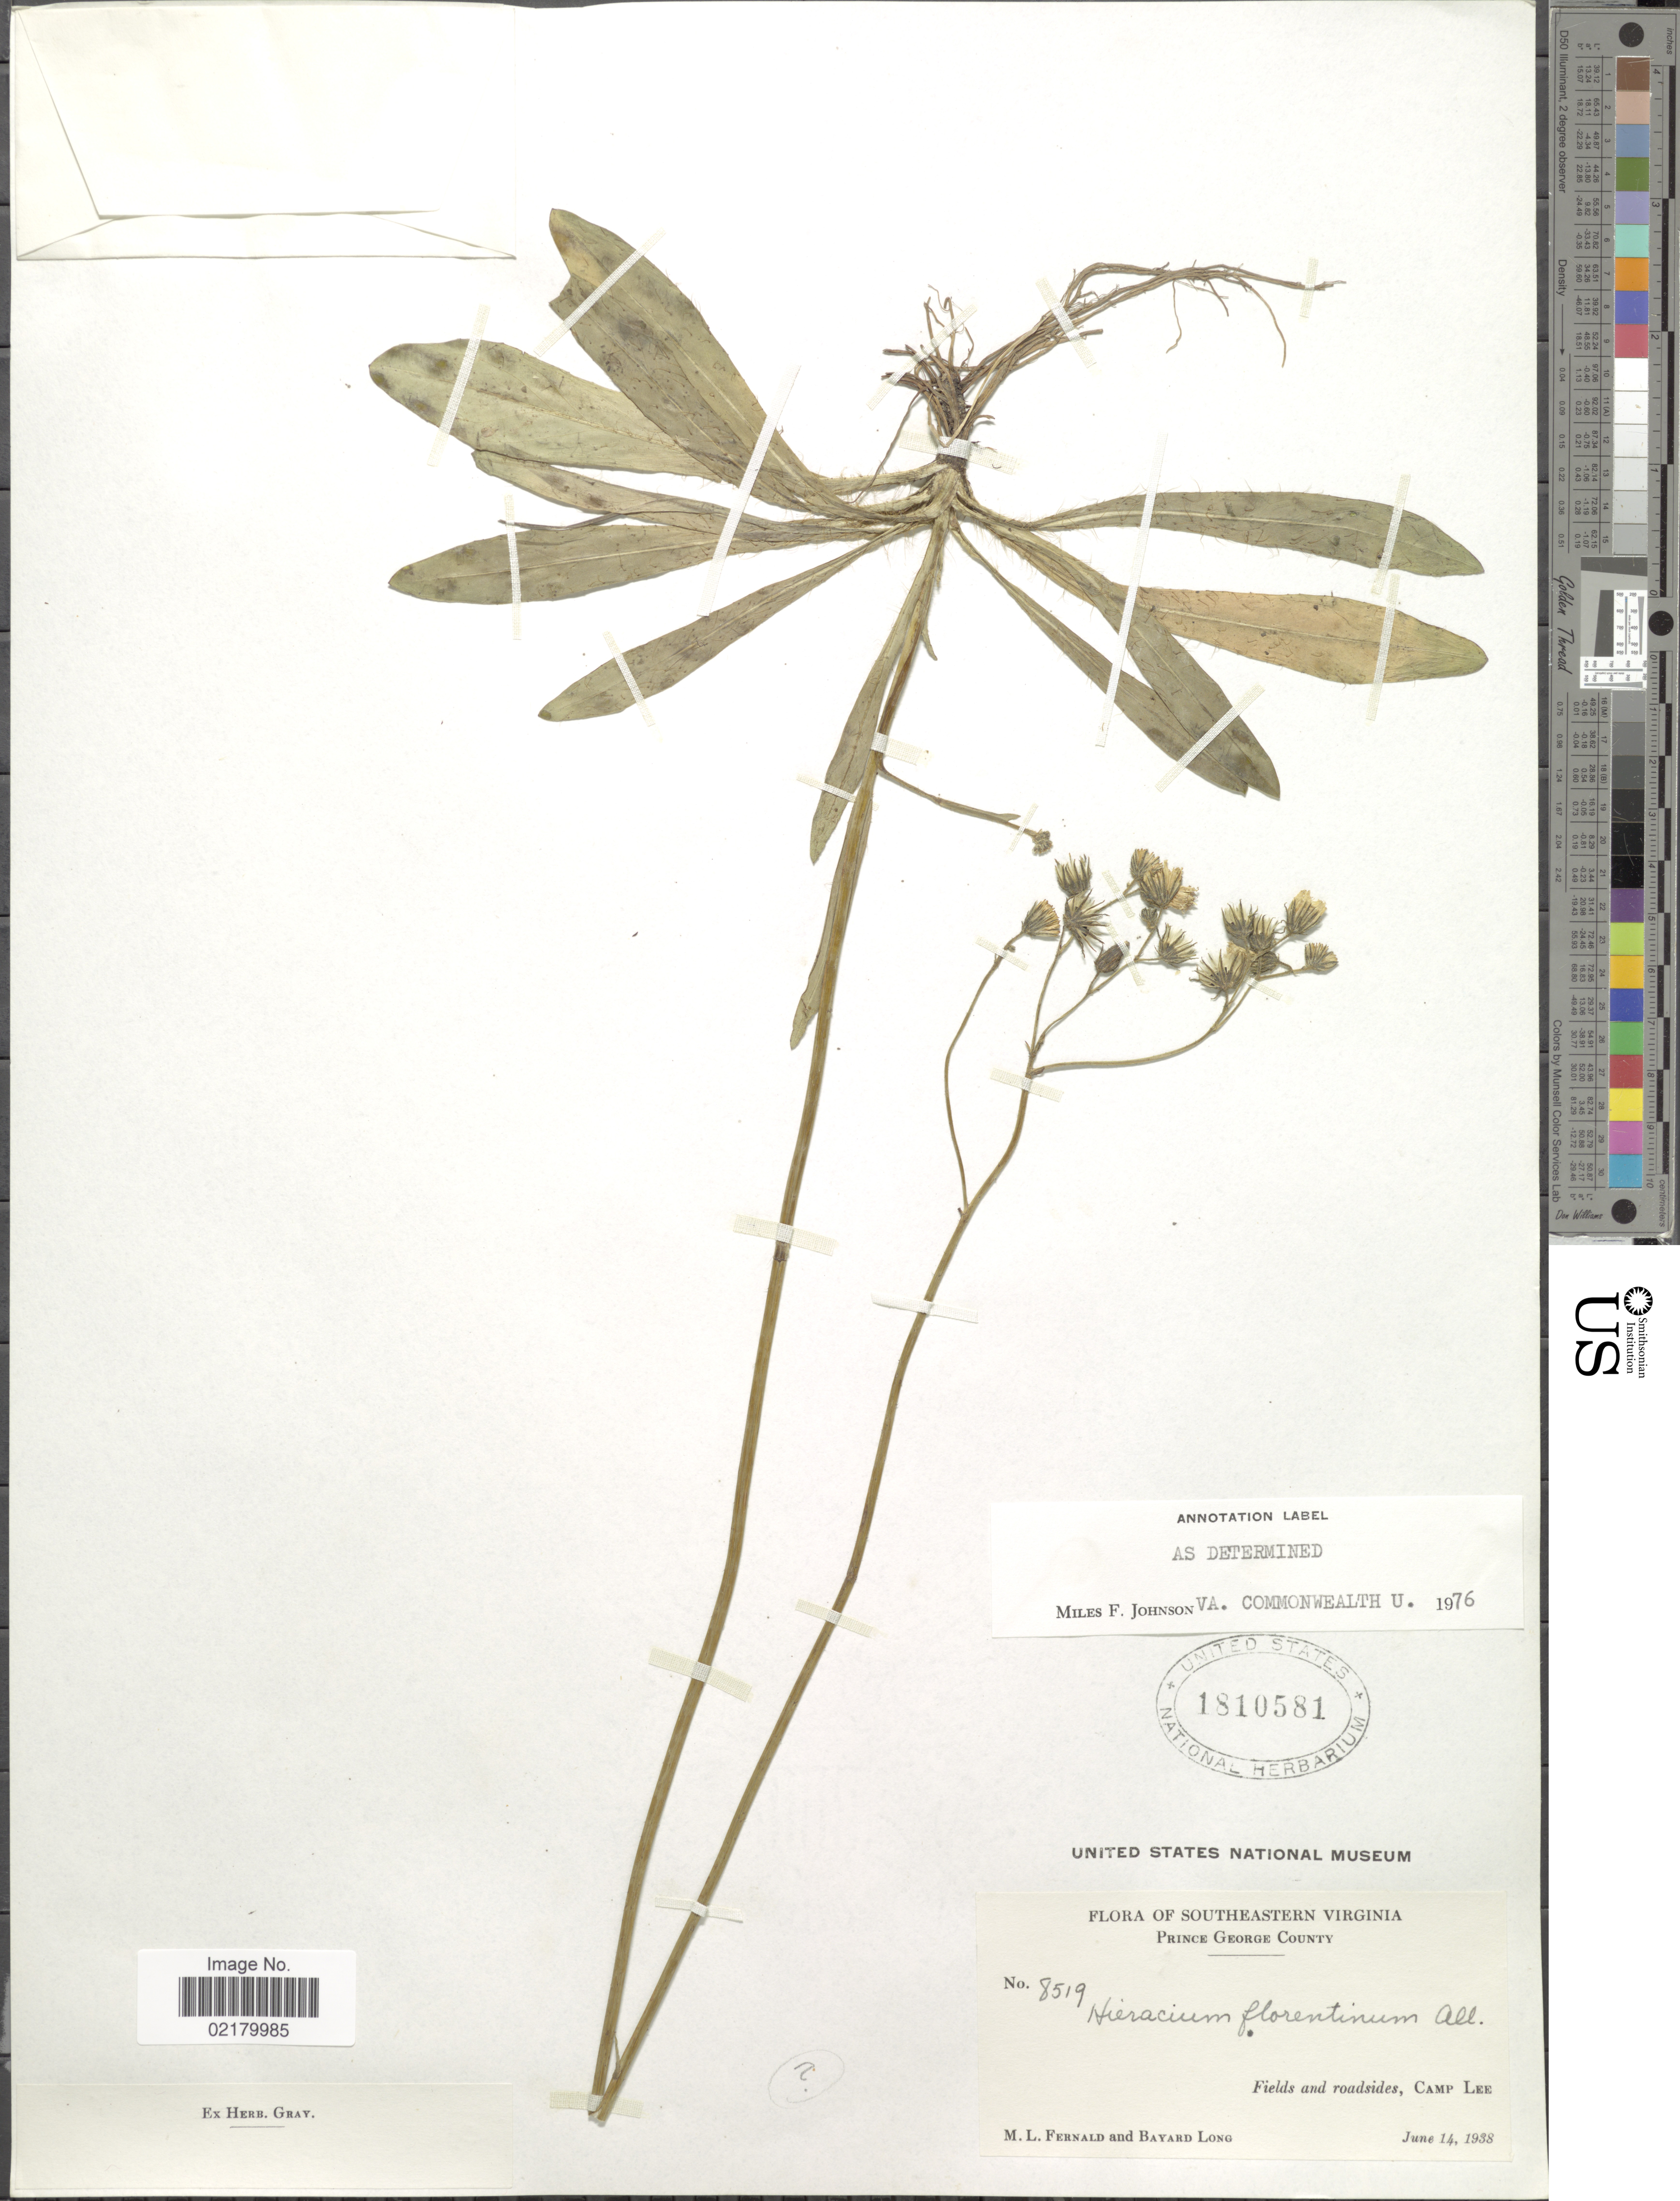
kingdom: Plantae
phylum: Tracheophyta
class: Magnoliopsida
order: Asterales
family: Asteraceae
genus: Pilosella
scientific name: Pilosella piloselloides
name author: (Vill.) Soják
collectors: M. L. Fernald & B. Long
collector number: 8519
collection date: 1938-06-14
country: United States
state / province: Virginia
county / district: Prince George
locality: Southeastern Virginia, Prince George County, Fields and roadsides, Camp Lee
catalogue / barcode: US 1810581